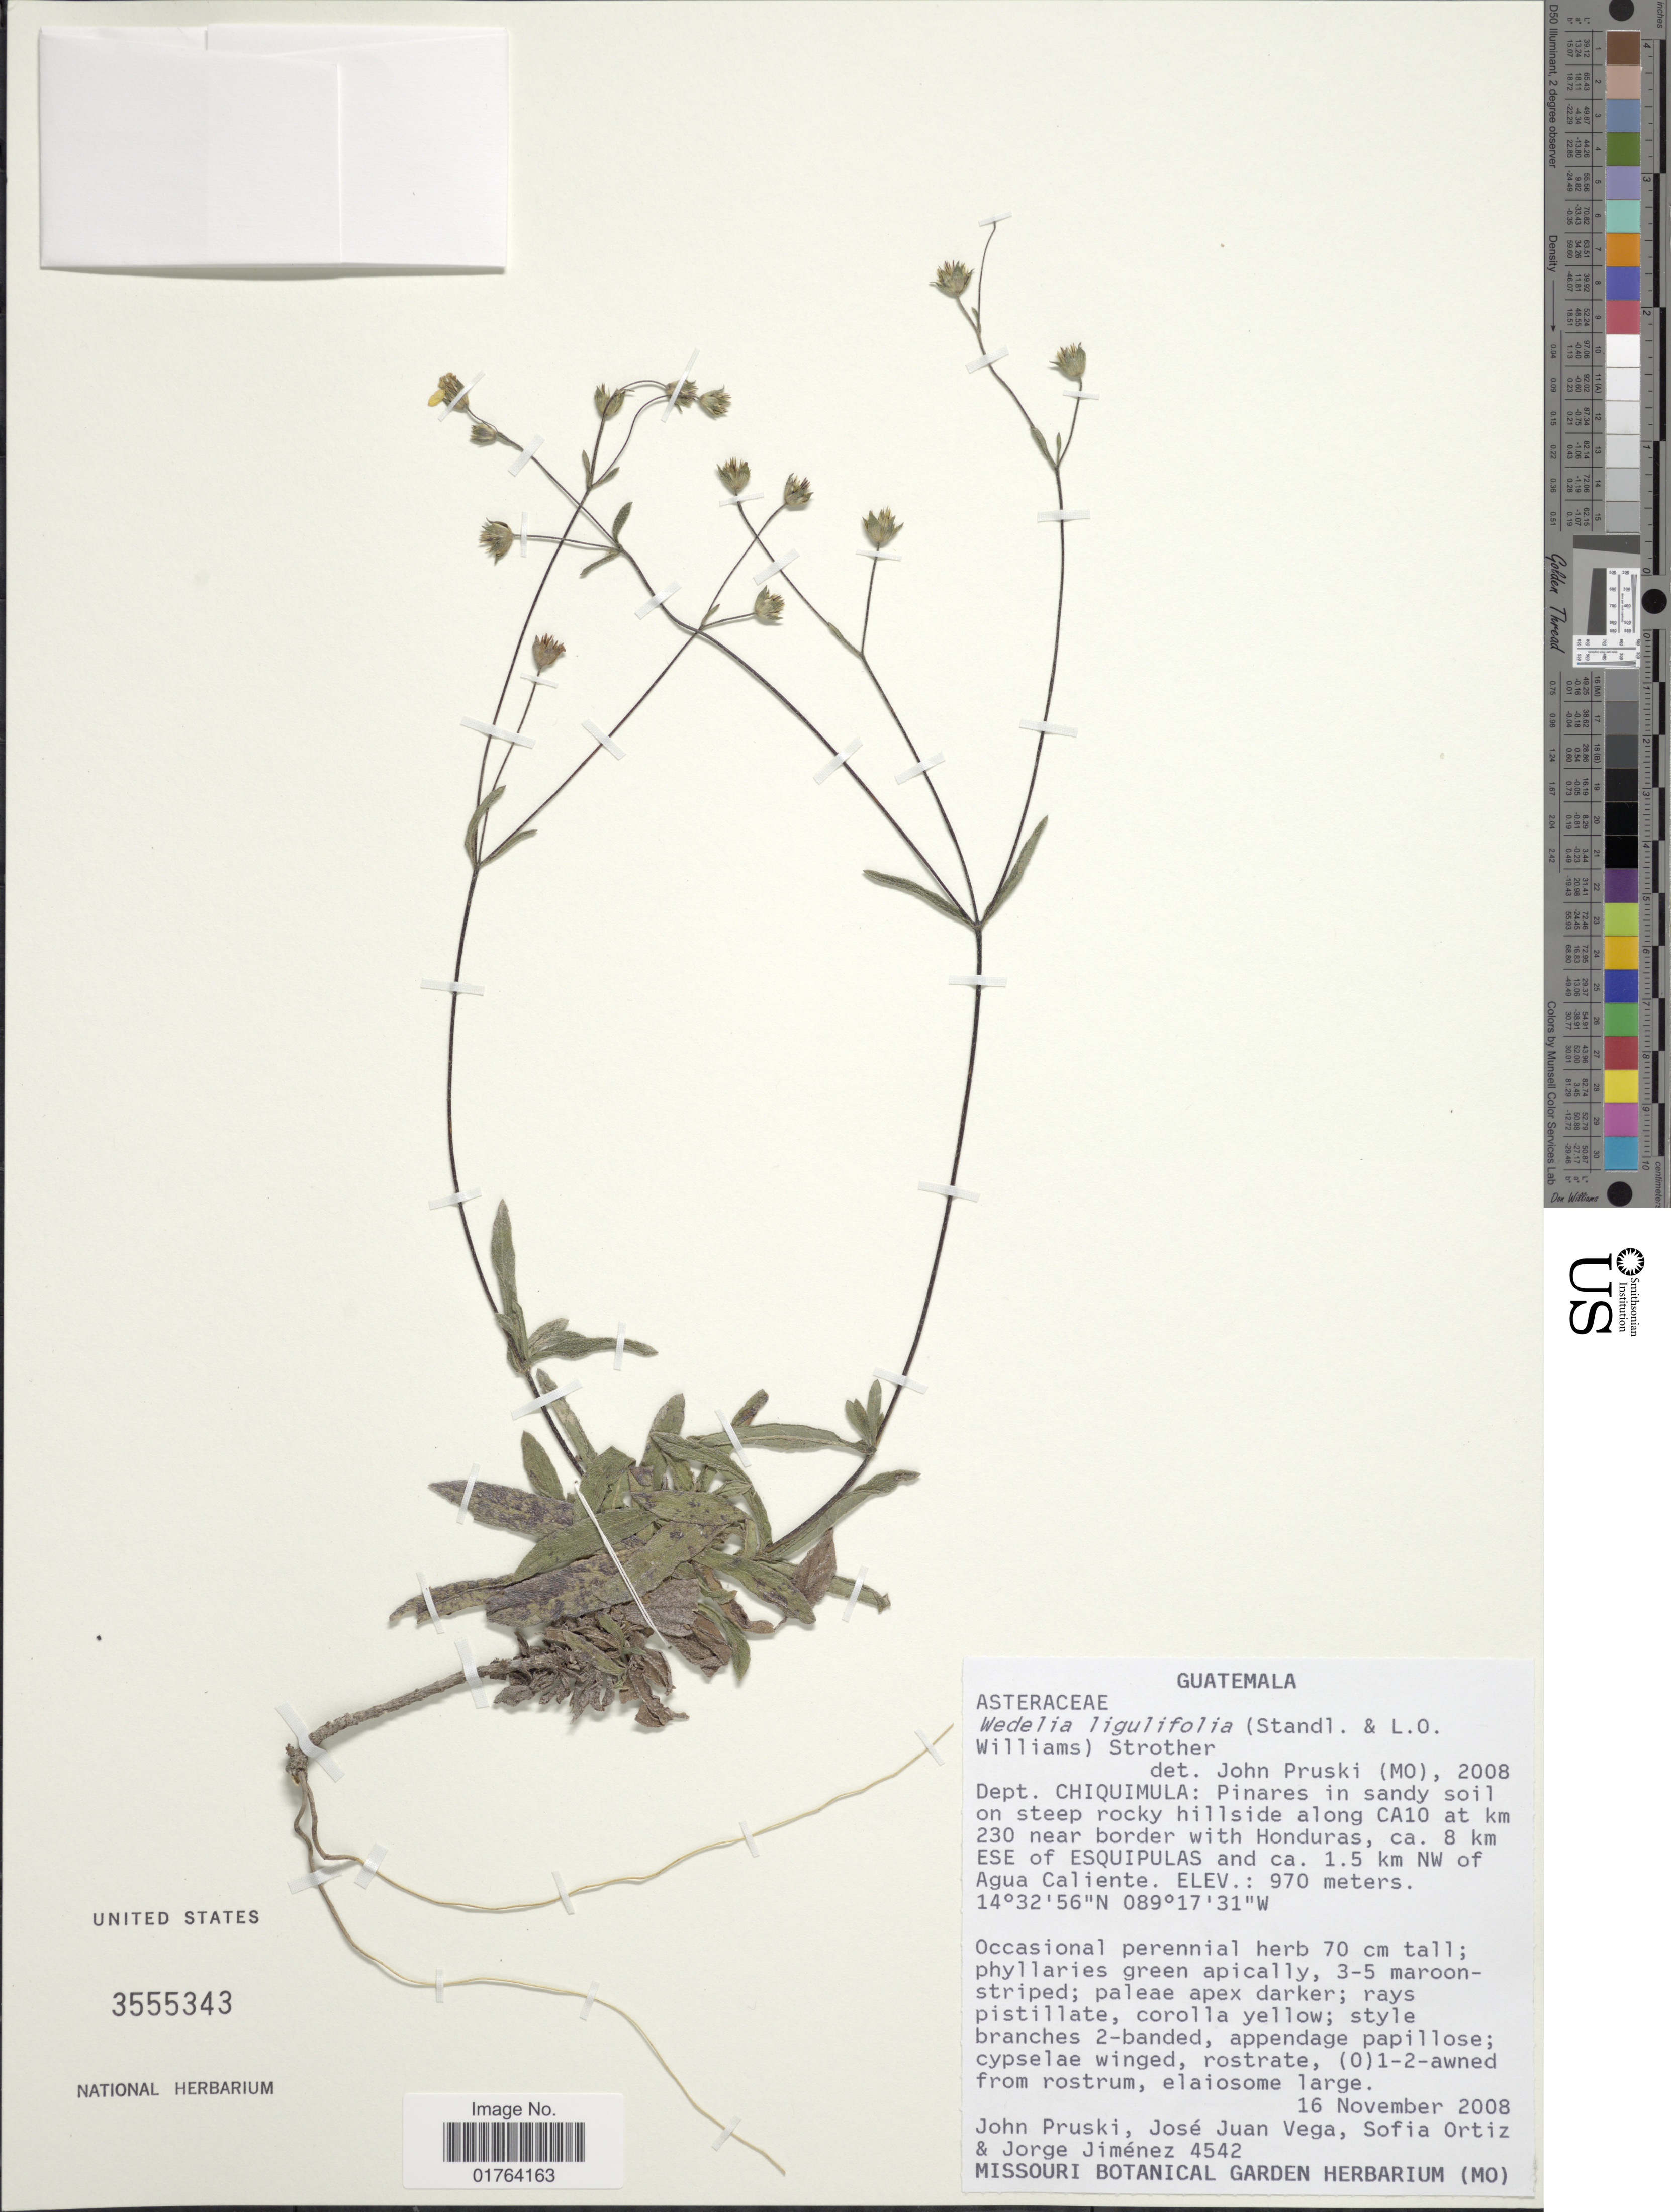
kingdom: Plantae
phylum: Tracheophyta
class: Magnoliopsida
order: Asterales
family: Asteraceae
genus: Wedelia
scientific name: Wedelia ligulifolia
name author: (Standl. & L.O. Williams) Strother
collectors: J. F. Pruski, J. Vega, S. Ortiz & J. Jiménez Ramírez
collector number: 4542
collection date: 2008-11-16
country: Guatemala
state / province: Chiquimula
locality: Pinares in sandy doil on steep rocky hillside along CA10 at km 230 near border with Honduras, ca. 8 km ESE of Esquipulas and ca. 1.5 km NW of Agua Caliente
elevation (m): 970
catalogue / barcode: US 3555343